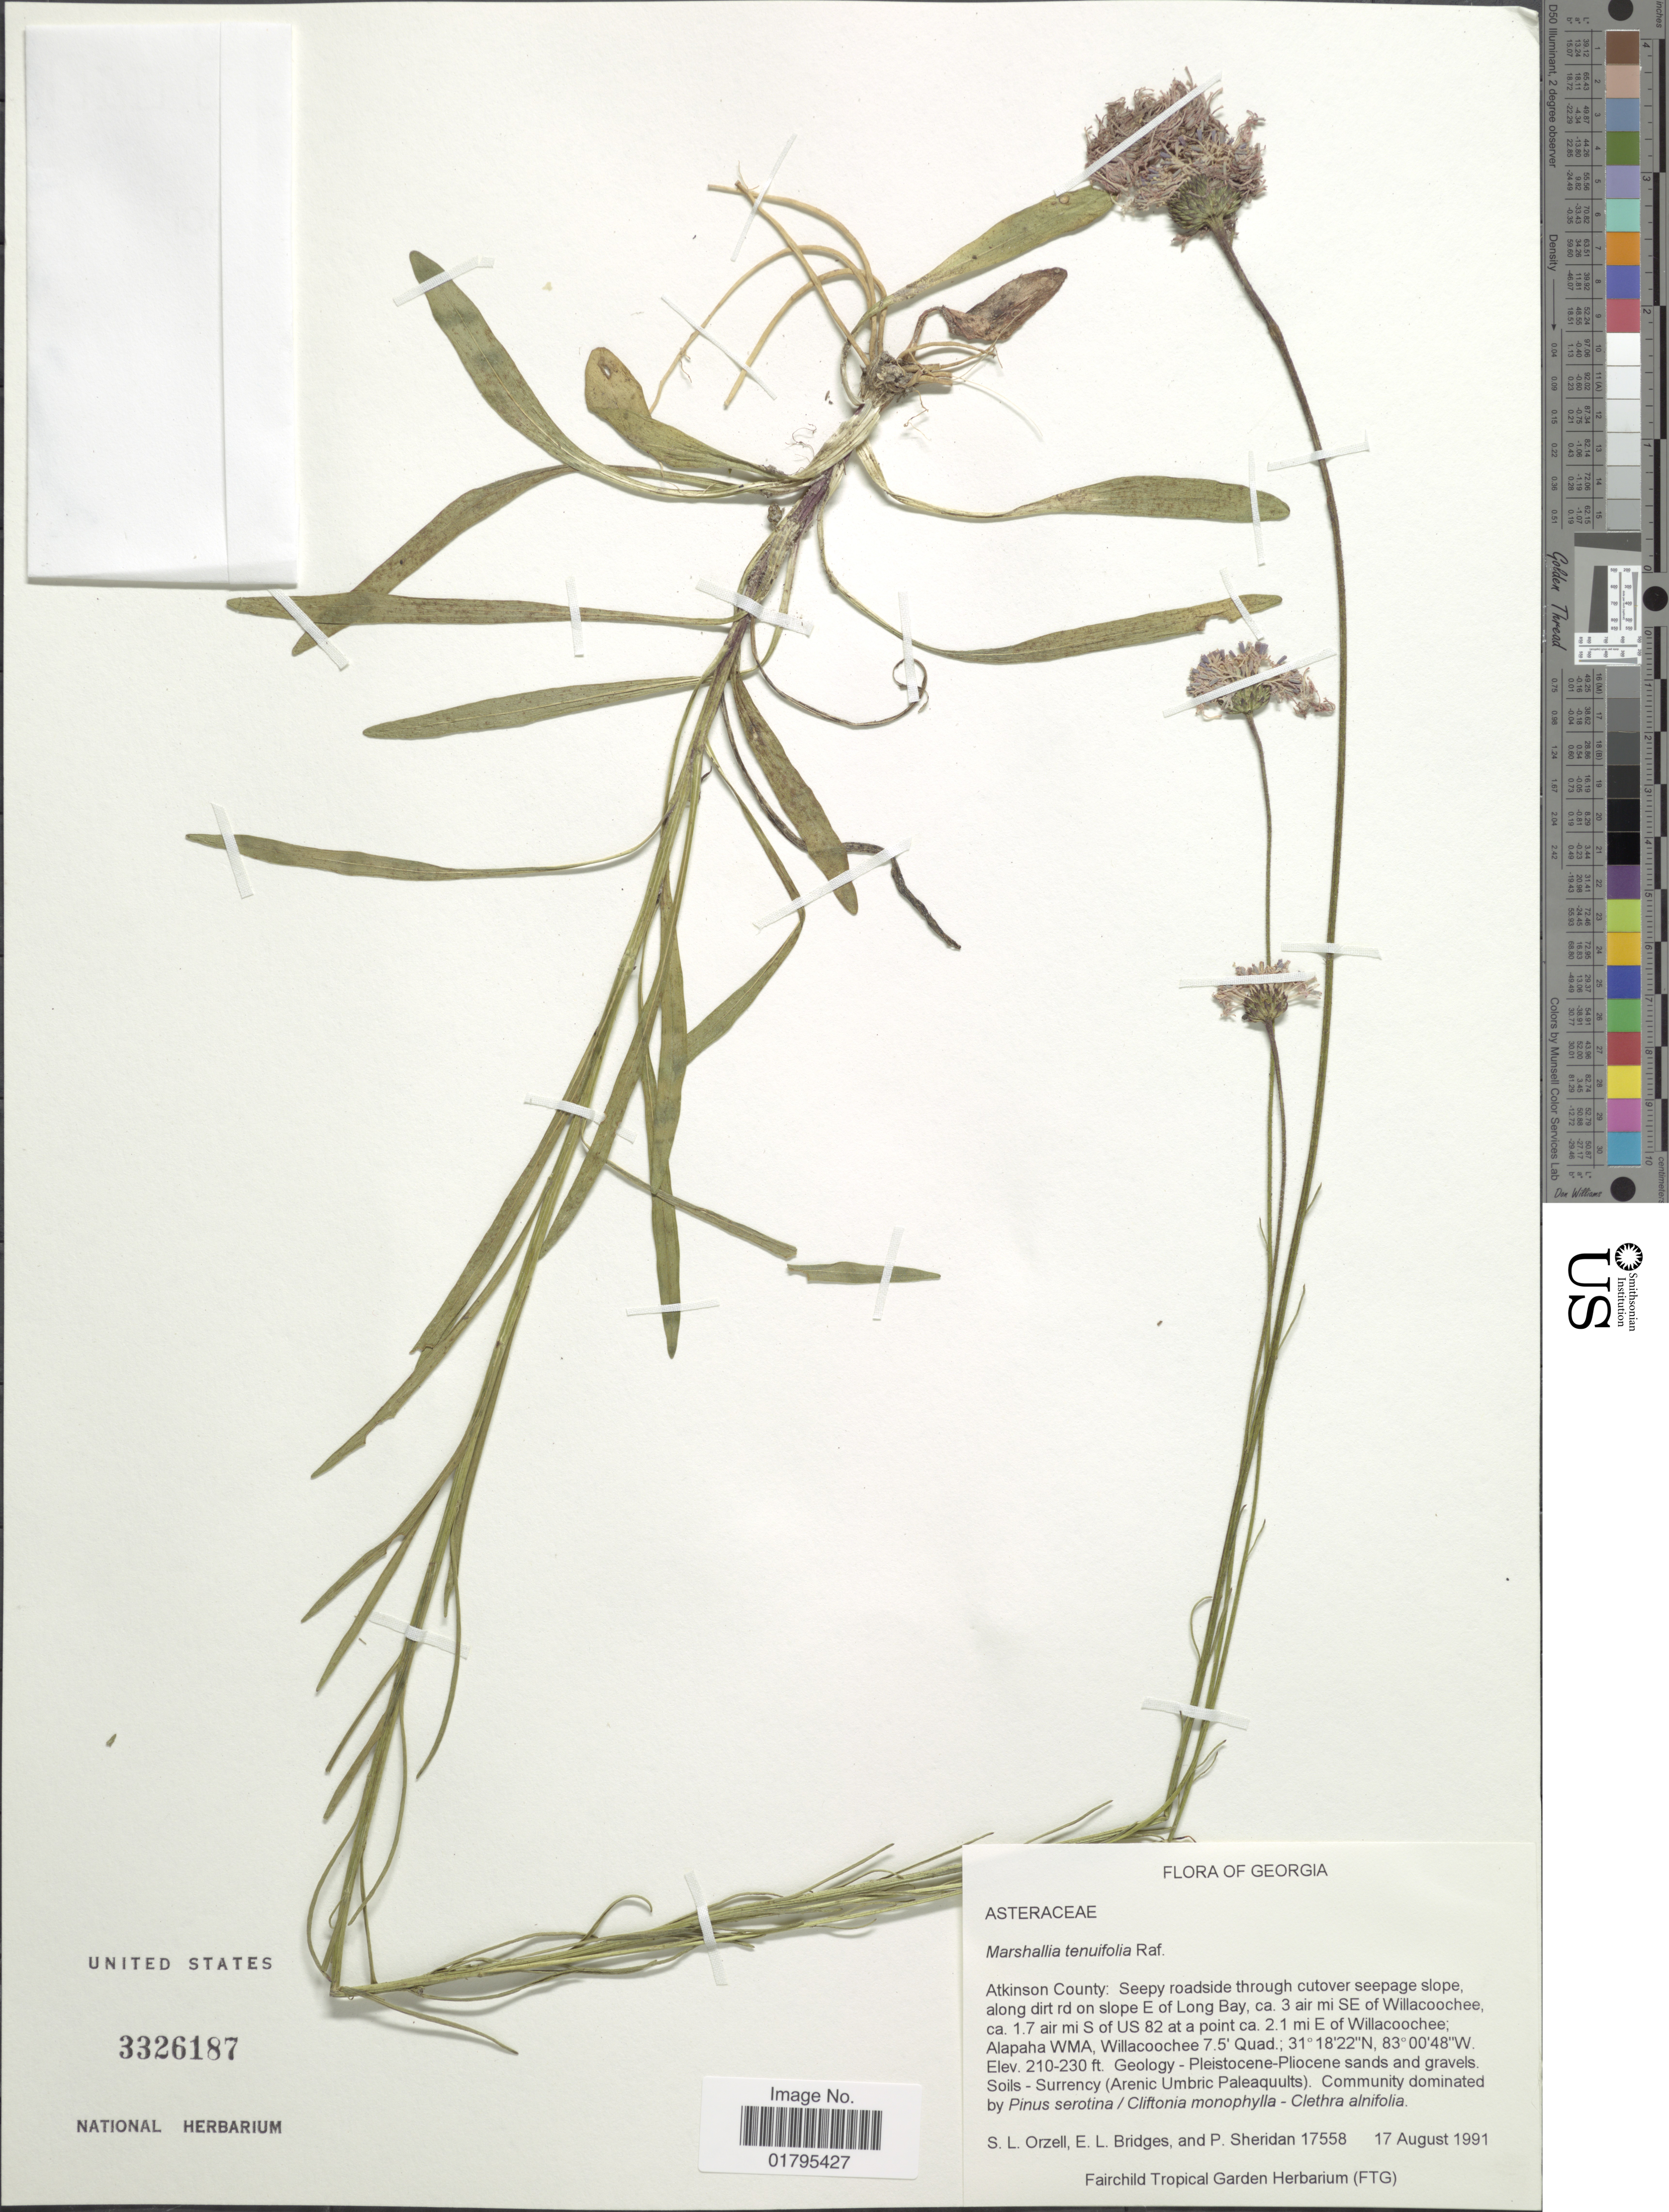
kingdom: Plantae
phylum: Tracheophyta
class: Magnoliopsida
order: Asterales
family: Asteraceae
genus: Marshallia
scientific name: Marshallia tenuifolia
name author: Raf.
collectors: S. Orzell, E. Bridges & P. Sheridan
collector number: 17558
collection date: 1991-08-17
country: United States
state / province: Georgia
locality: Georgia. Atkinson County: Seepy roadside through cutover seepage slope, along dirt rd on slope E of Long Bay, ca. 3 mi. SE of Willacoochee ca. 1.7 air mi S of US 82 at a point ca. 2.1 mi E of Willacoochee; Alapaha WMA, Willacoochee 7.5' Quad.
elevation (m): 64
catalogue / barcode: US 3326187